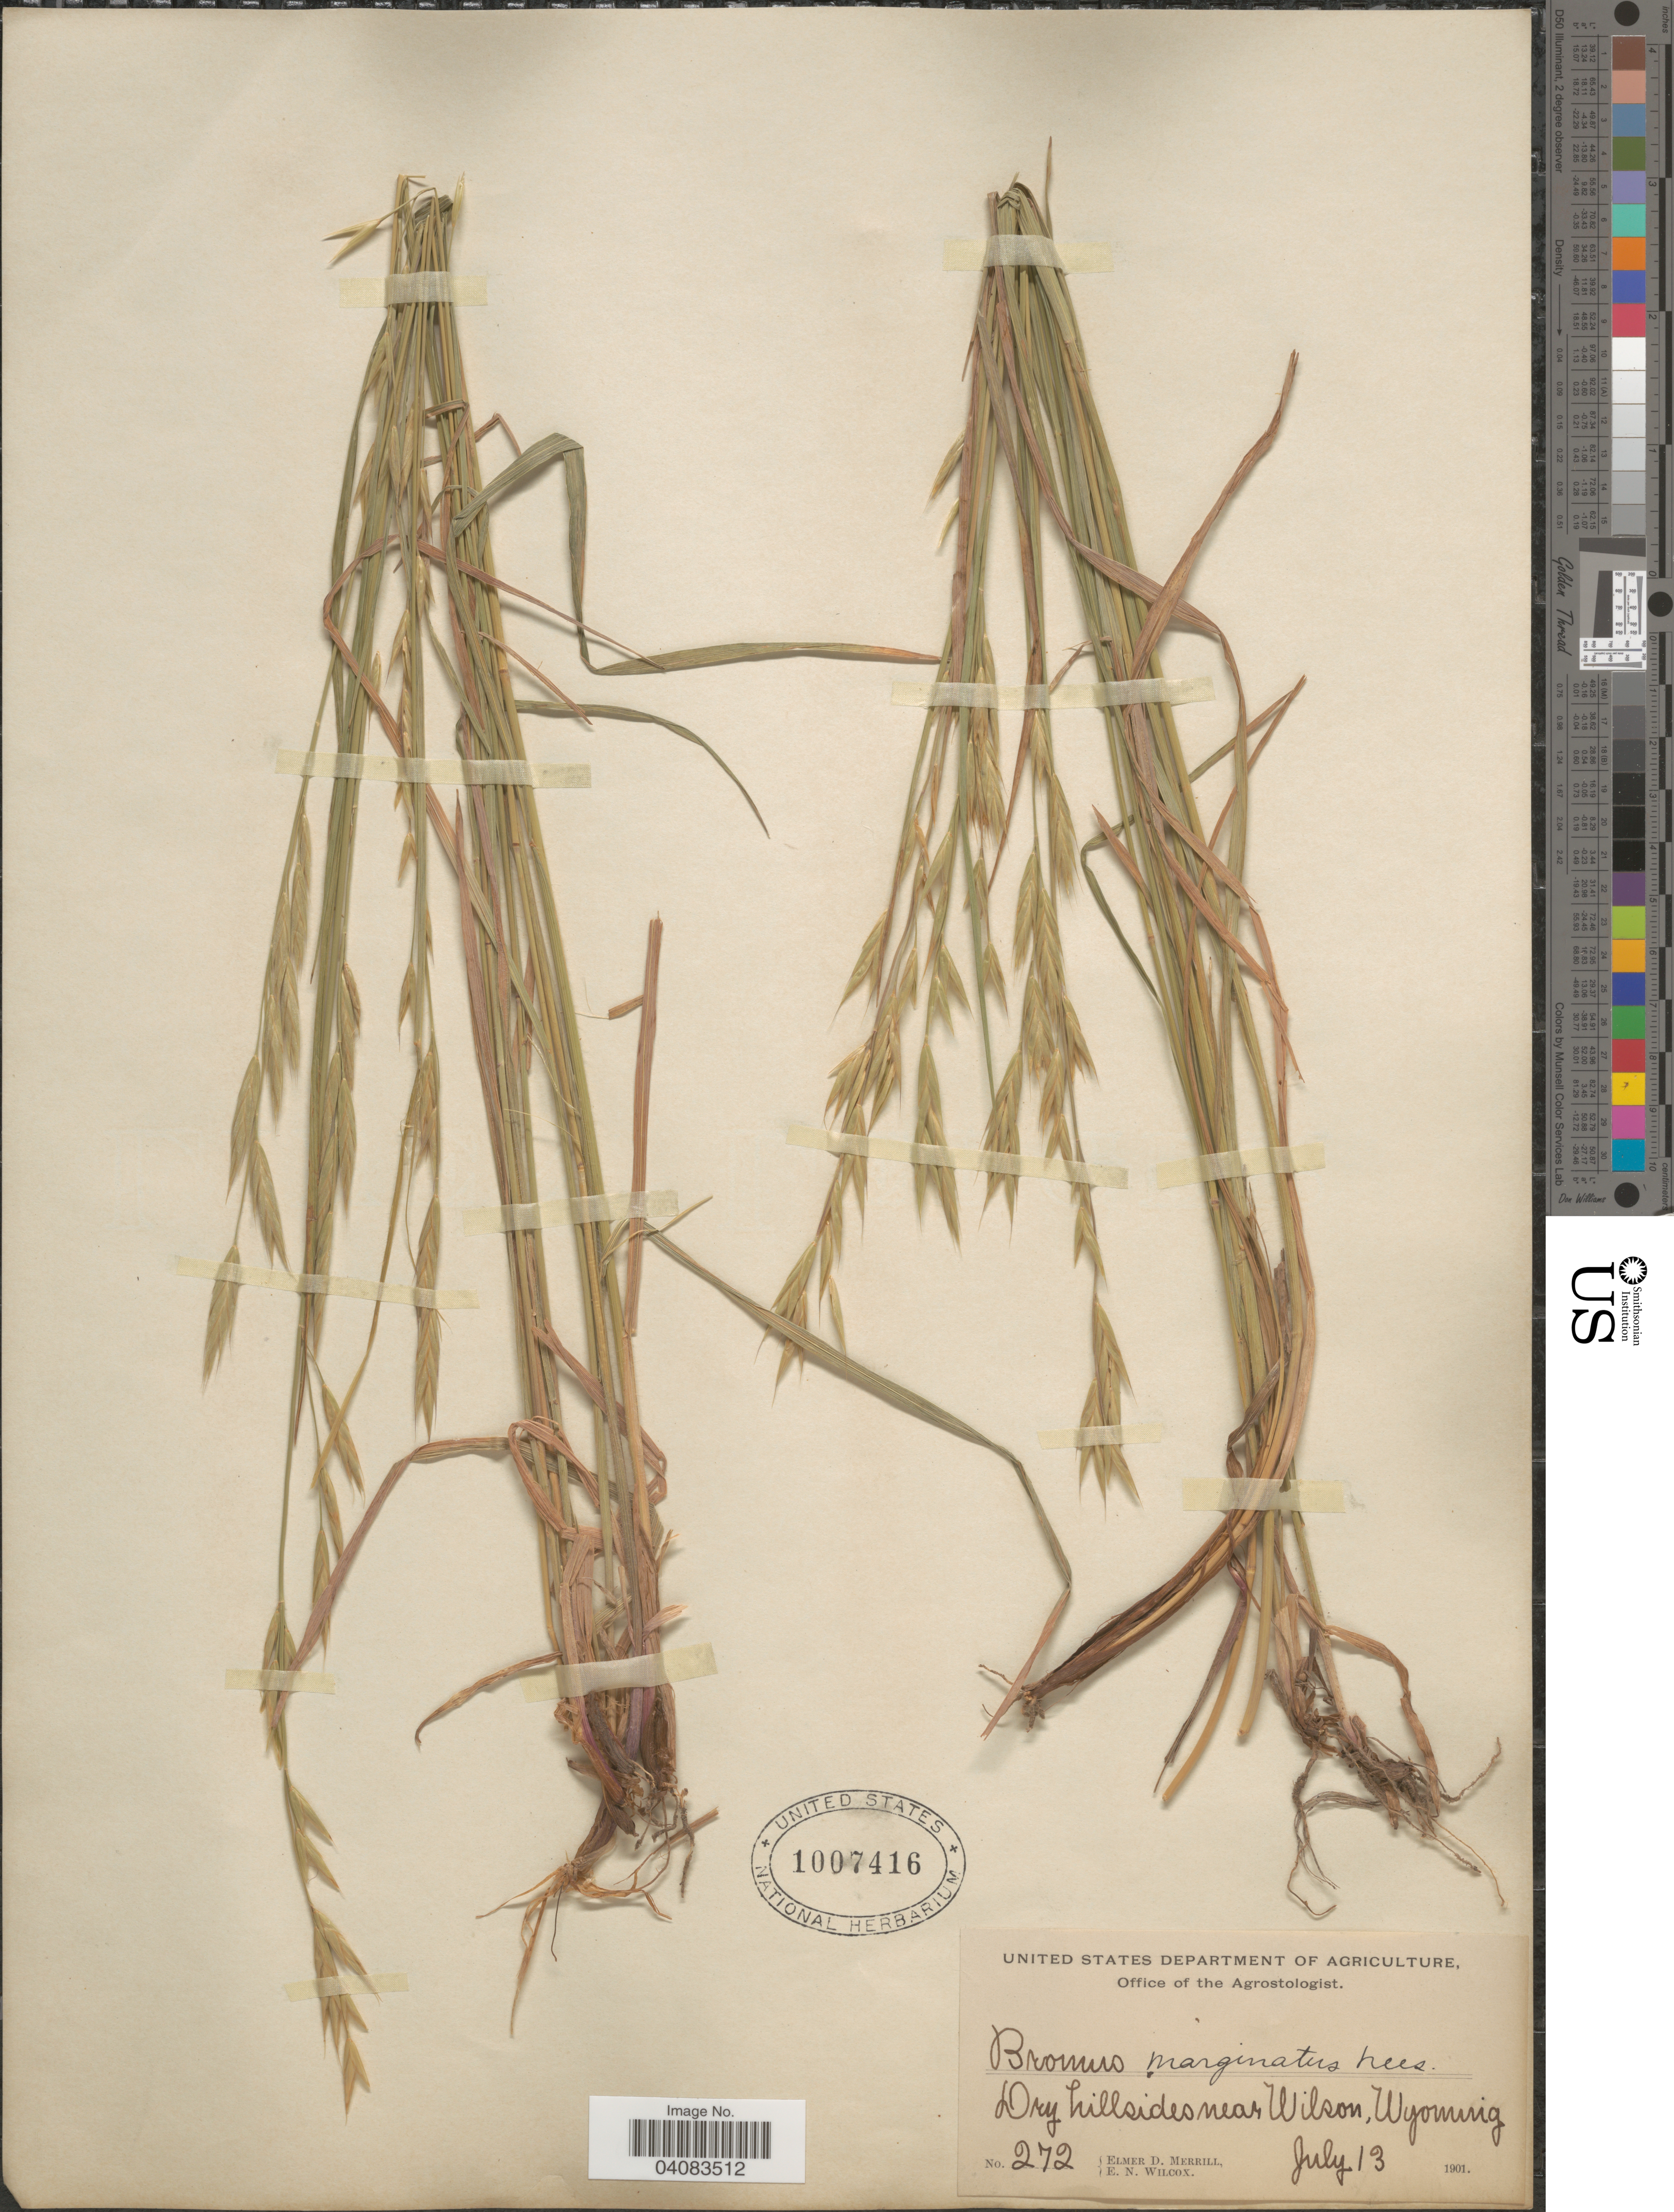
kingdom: Plantae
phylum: Tracheophyta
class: Liliopsida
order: Poales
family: Poaceae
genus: Bromus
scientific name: Bromus marginatus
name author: Nees ex Steud.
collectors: E. D. Merrill & E. Wilcox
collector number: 272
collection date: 1901-07-13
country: United States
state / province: Wyoming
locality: Dry hillsides near Wilson.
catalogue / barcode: US 1007416